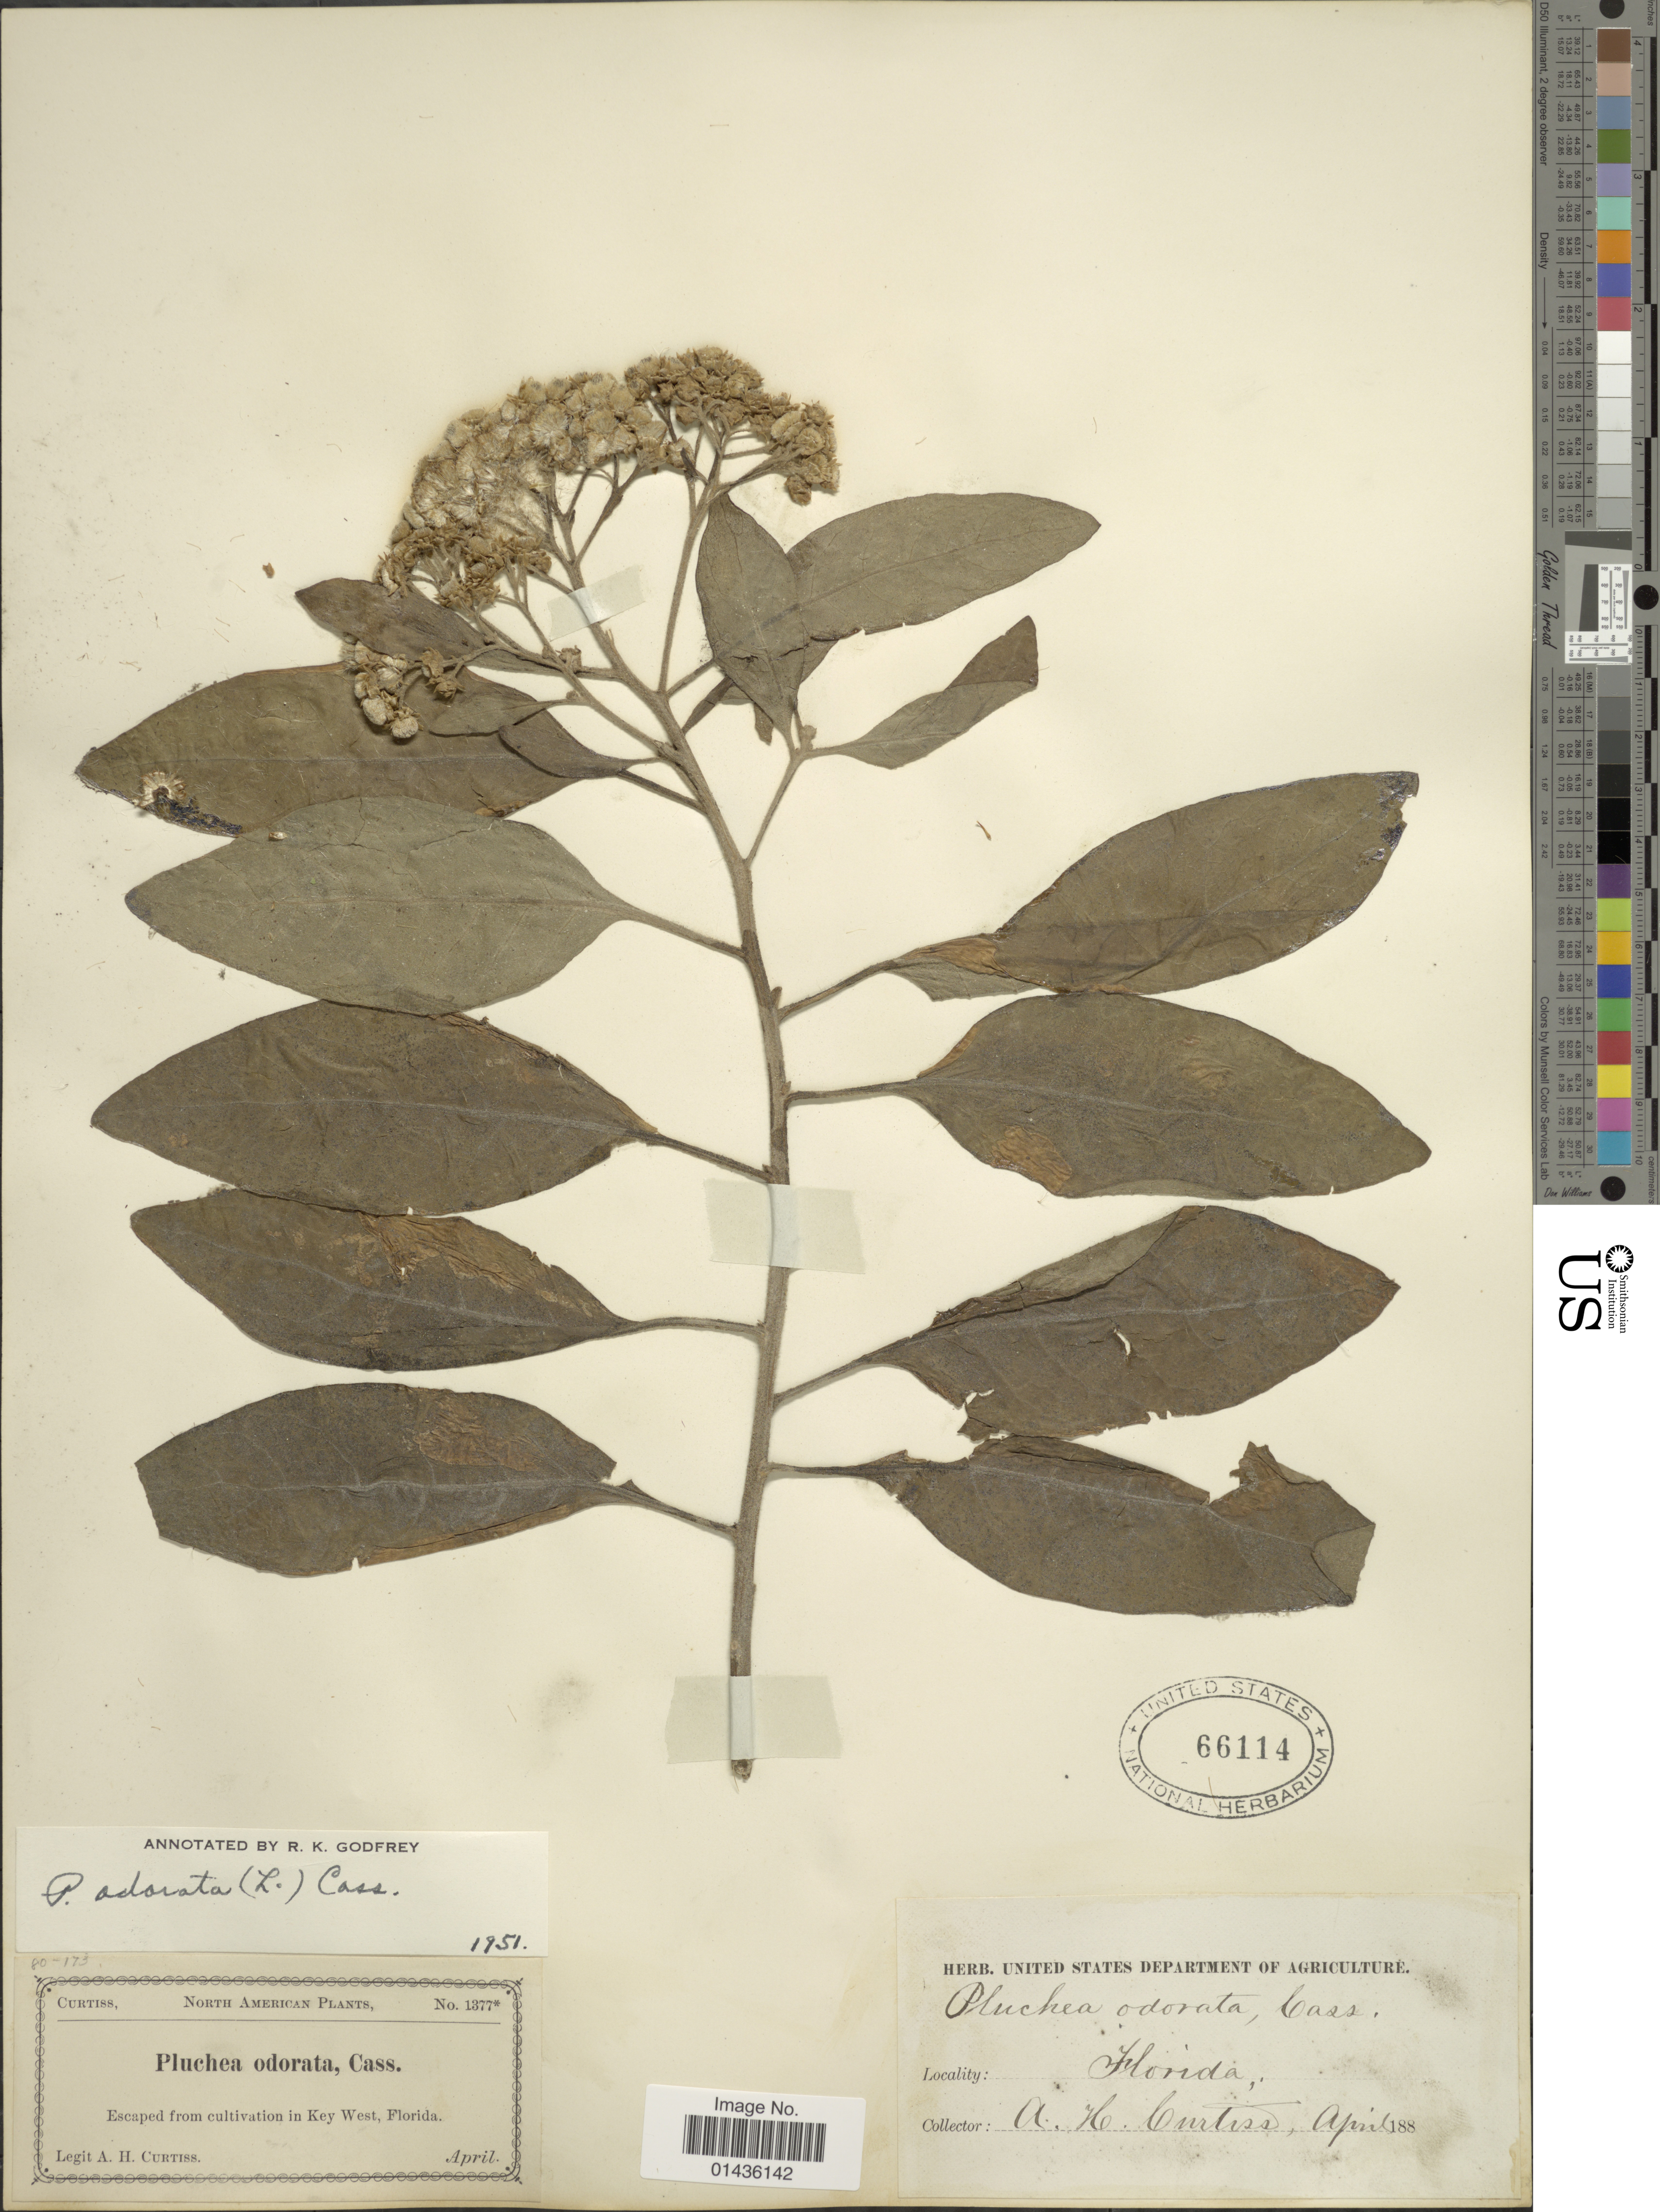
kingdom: Plantae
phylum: Tracheophyta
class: Magnoliopsida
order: Asterales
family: Asteraceae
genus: Pluchea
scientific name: Pluchea carolinensis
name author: (Jacq.) D. Don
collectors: A. H. Curtiss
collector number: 1377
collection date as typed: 188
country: United States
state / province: Florida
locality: North American, Key West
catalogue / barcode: US 66114